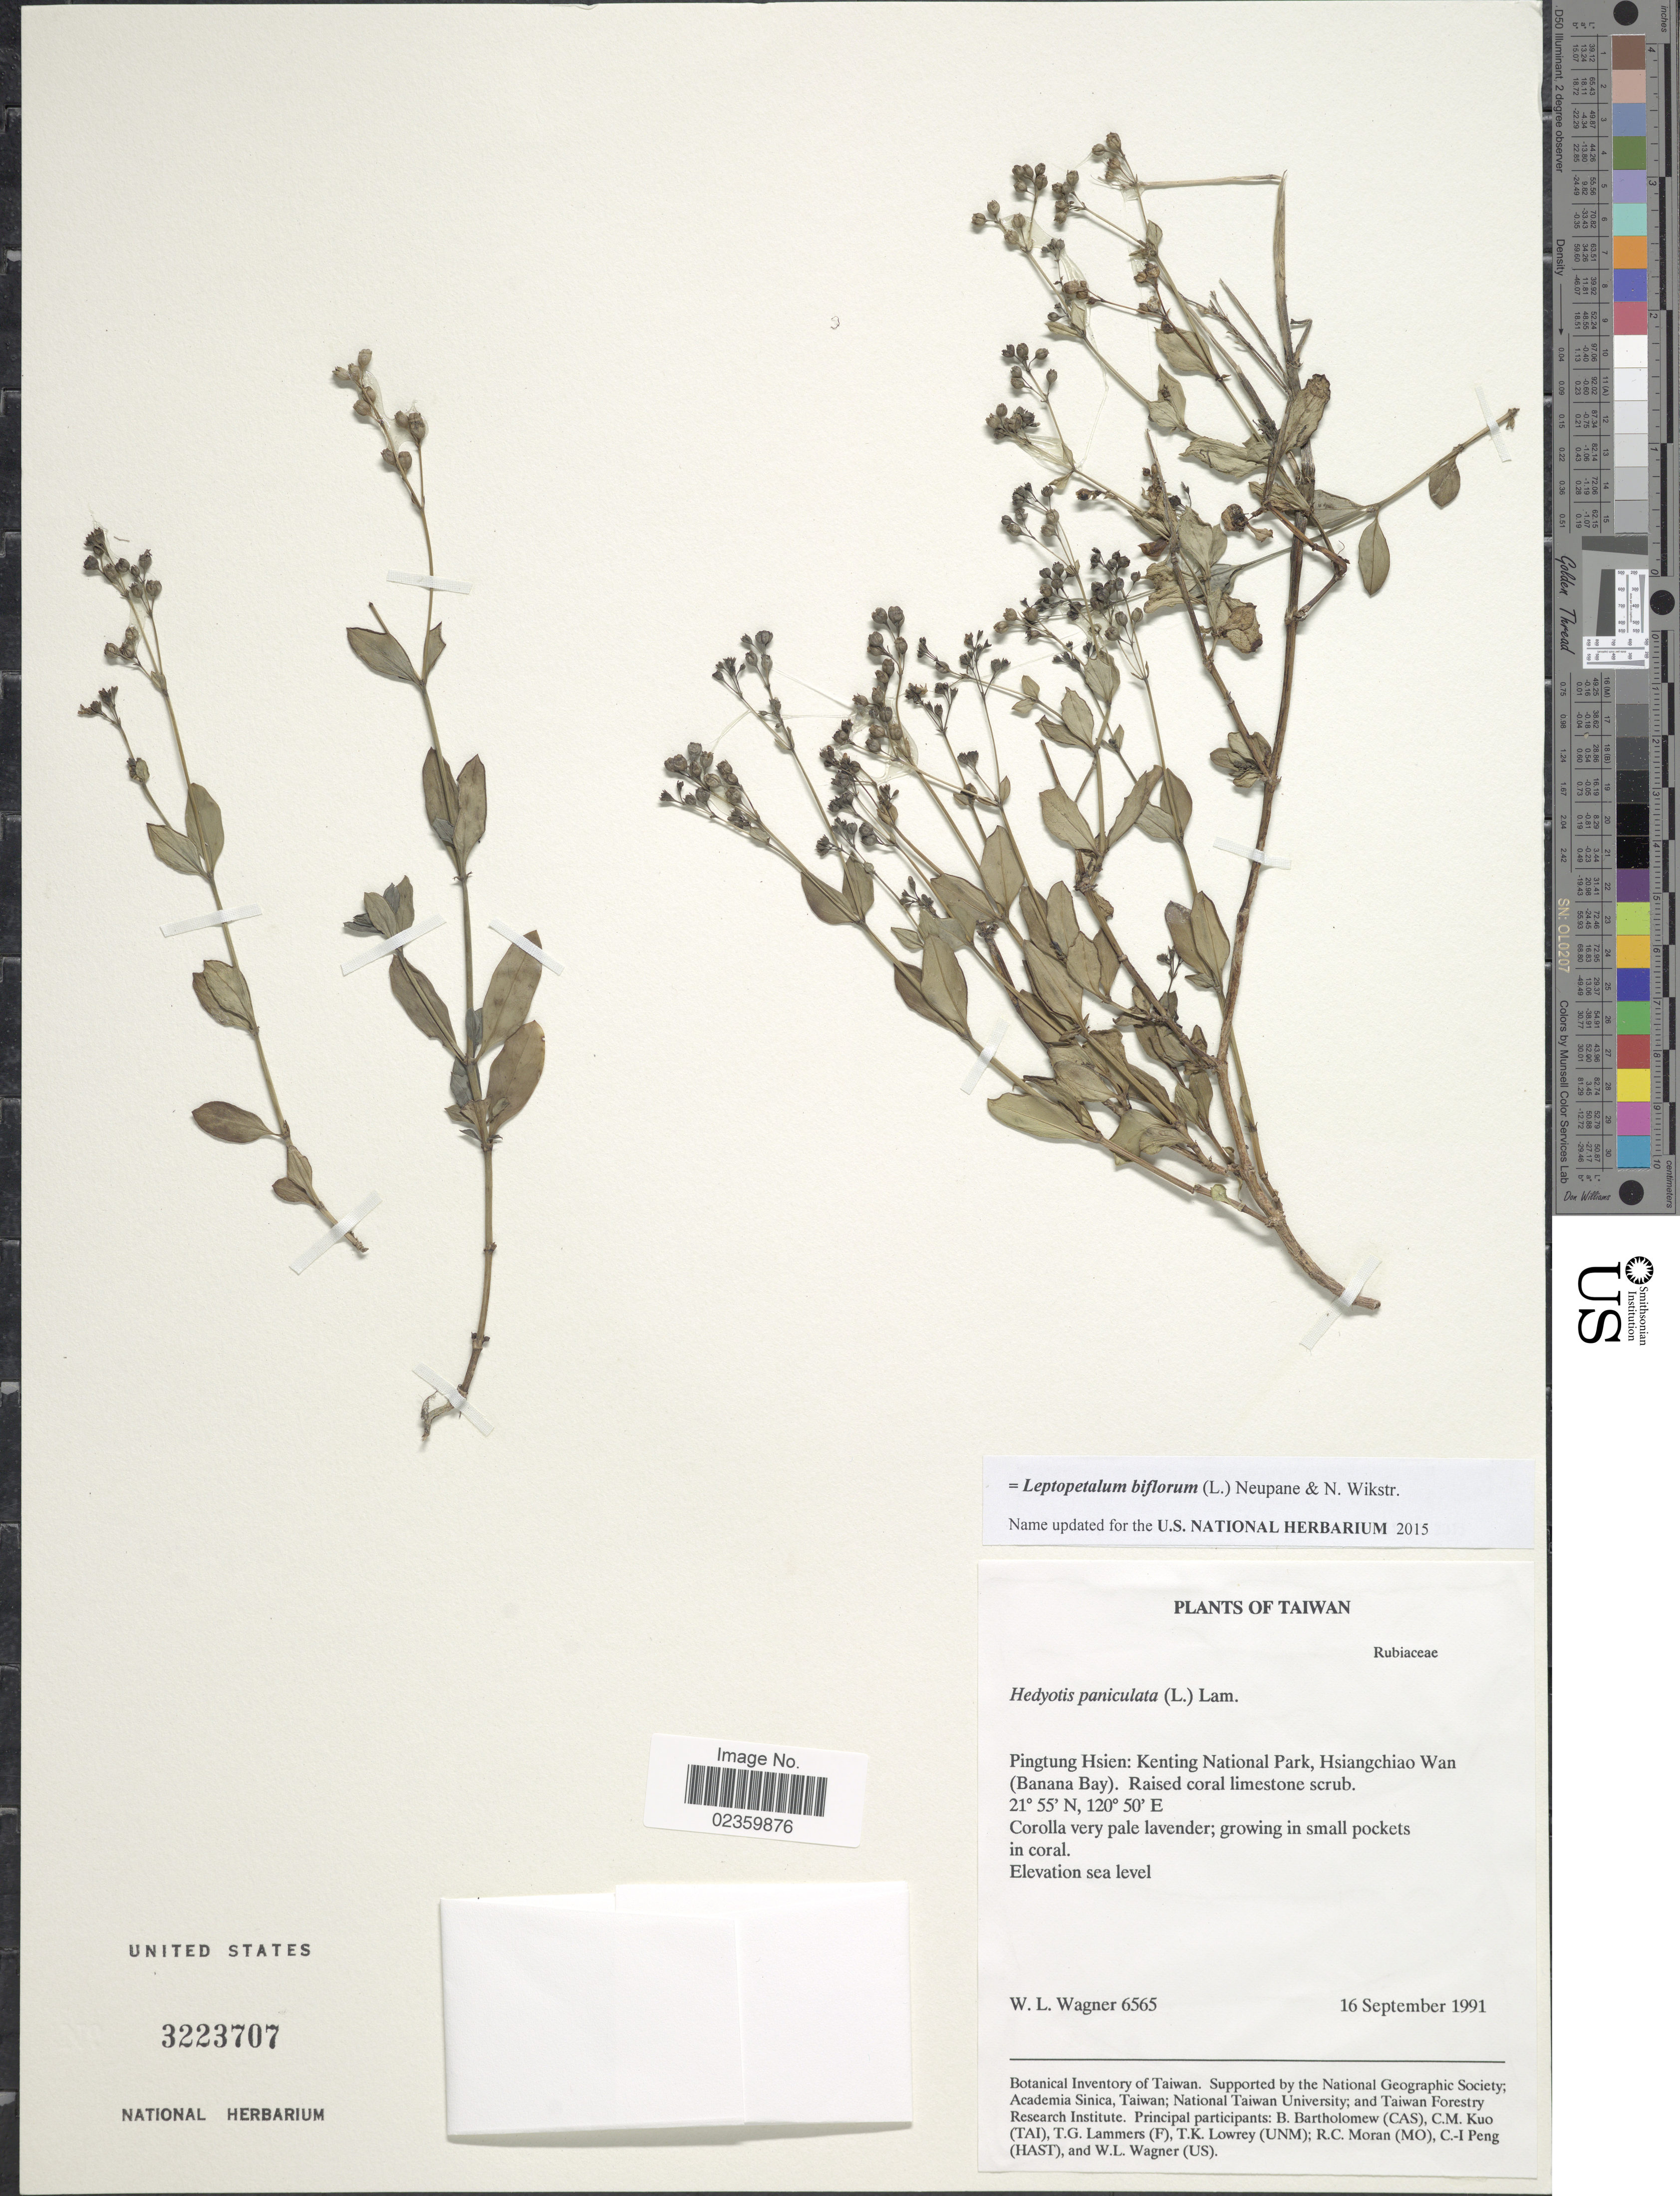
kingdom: Plantae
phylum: Tracheophyta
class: Magnoliopsida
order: Gentianales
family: Rubiaceae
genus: Leptopetalum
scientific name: Leptopetalum biflorum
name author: (L.) Neupane & N. Wikstr.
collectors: W. L. Wagner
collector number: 6565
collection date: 1991-09-16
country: Taiwan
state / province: Pingtung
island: Taiwan [Formosa]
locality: Pingtung Hsien: Kenting National Park, Hsiangchiao Wan (Banana Bay)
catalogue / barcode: US 3223707